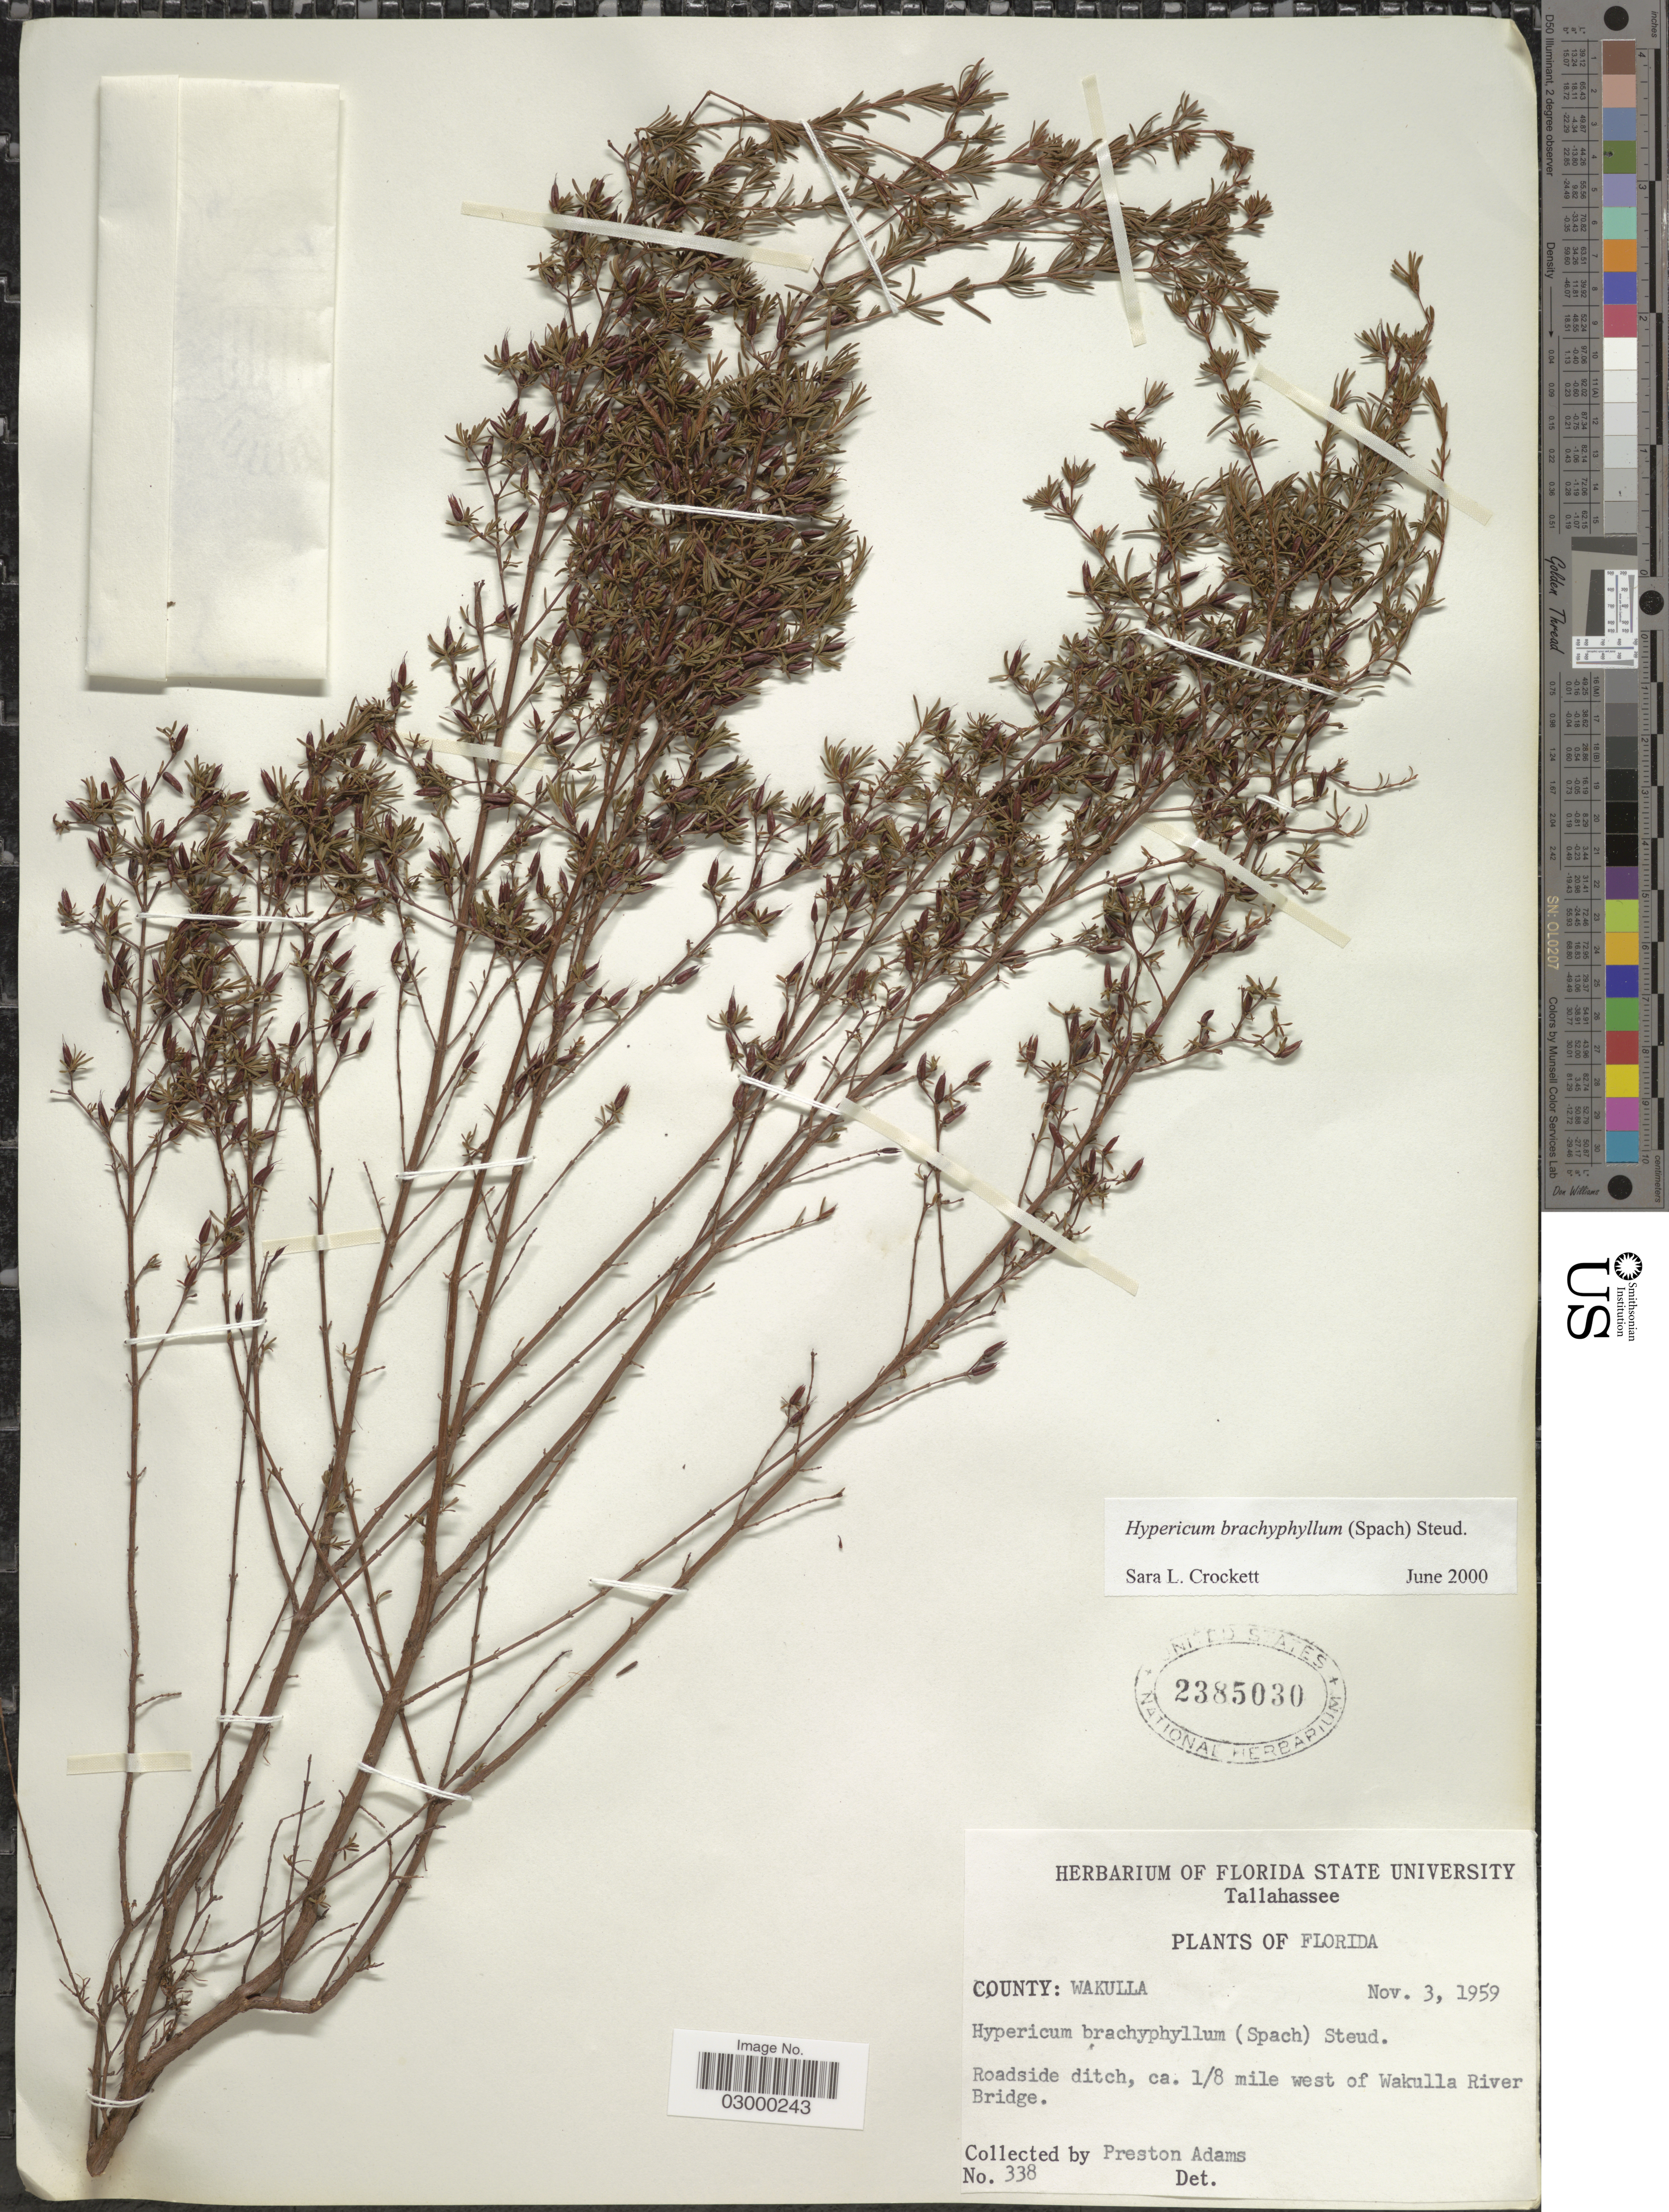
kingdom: Plantae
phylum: Tracheophyta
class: Magnoliopsida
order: Malpighiales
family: Hypericaceae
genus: Hypericum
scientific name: Hypericum brachyphyllum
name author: (Spach) Steud.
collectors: P. Adams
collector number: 338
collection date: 1959-11-03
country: United States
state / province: Florida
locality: County Wakulla, Roadside ditch, ca. 1/8 mile west of Wakulla River Bridge.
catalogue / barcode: US 2385030